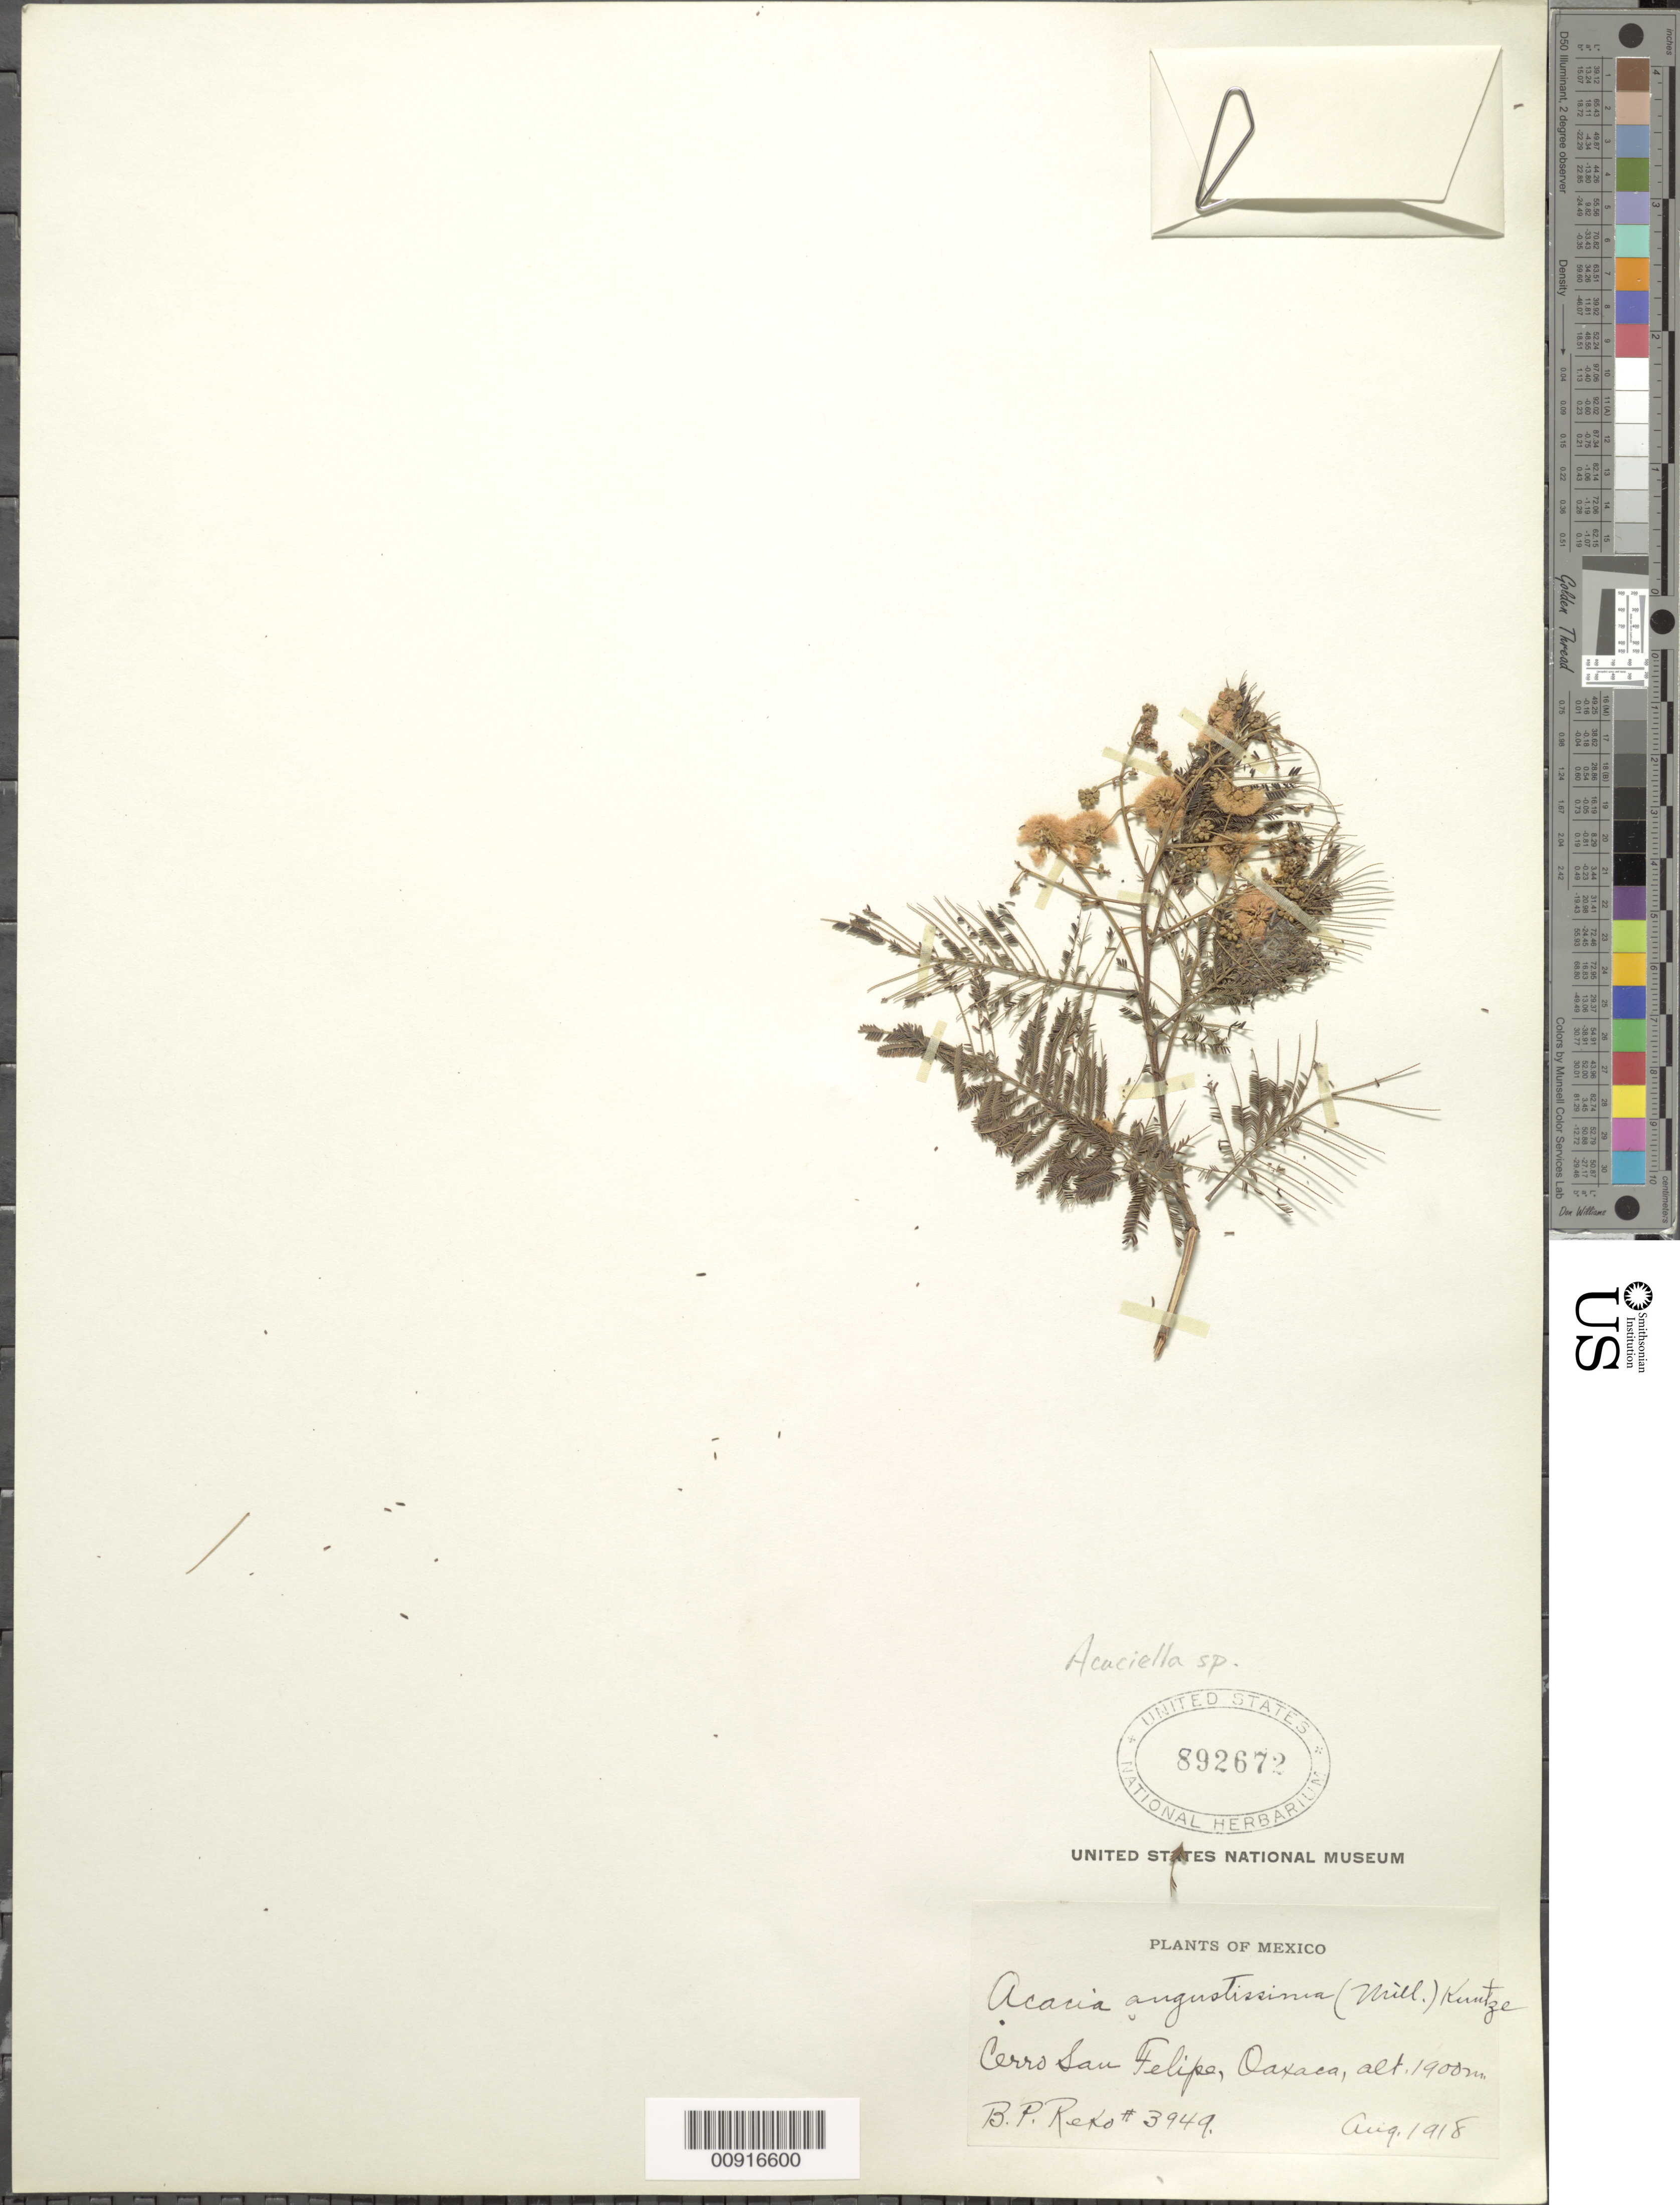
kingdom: Plantae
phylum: Tracheophyta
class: Magnoliopsida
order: Fabales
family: Fabaceae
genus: Acaciella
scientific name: Acaciella sp.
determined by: Strong, M. T., (US), Smithsonian Institution - National Museum of Natural History (UNITED STATES)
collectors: B. P. Reko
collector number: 3949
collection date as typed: Aug 1918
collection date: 1918-08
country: Mexico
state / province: Oaxaca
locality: Cerro San Felipe, Oaxaca.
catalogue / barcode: US 892672